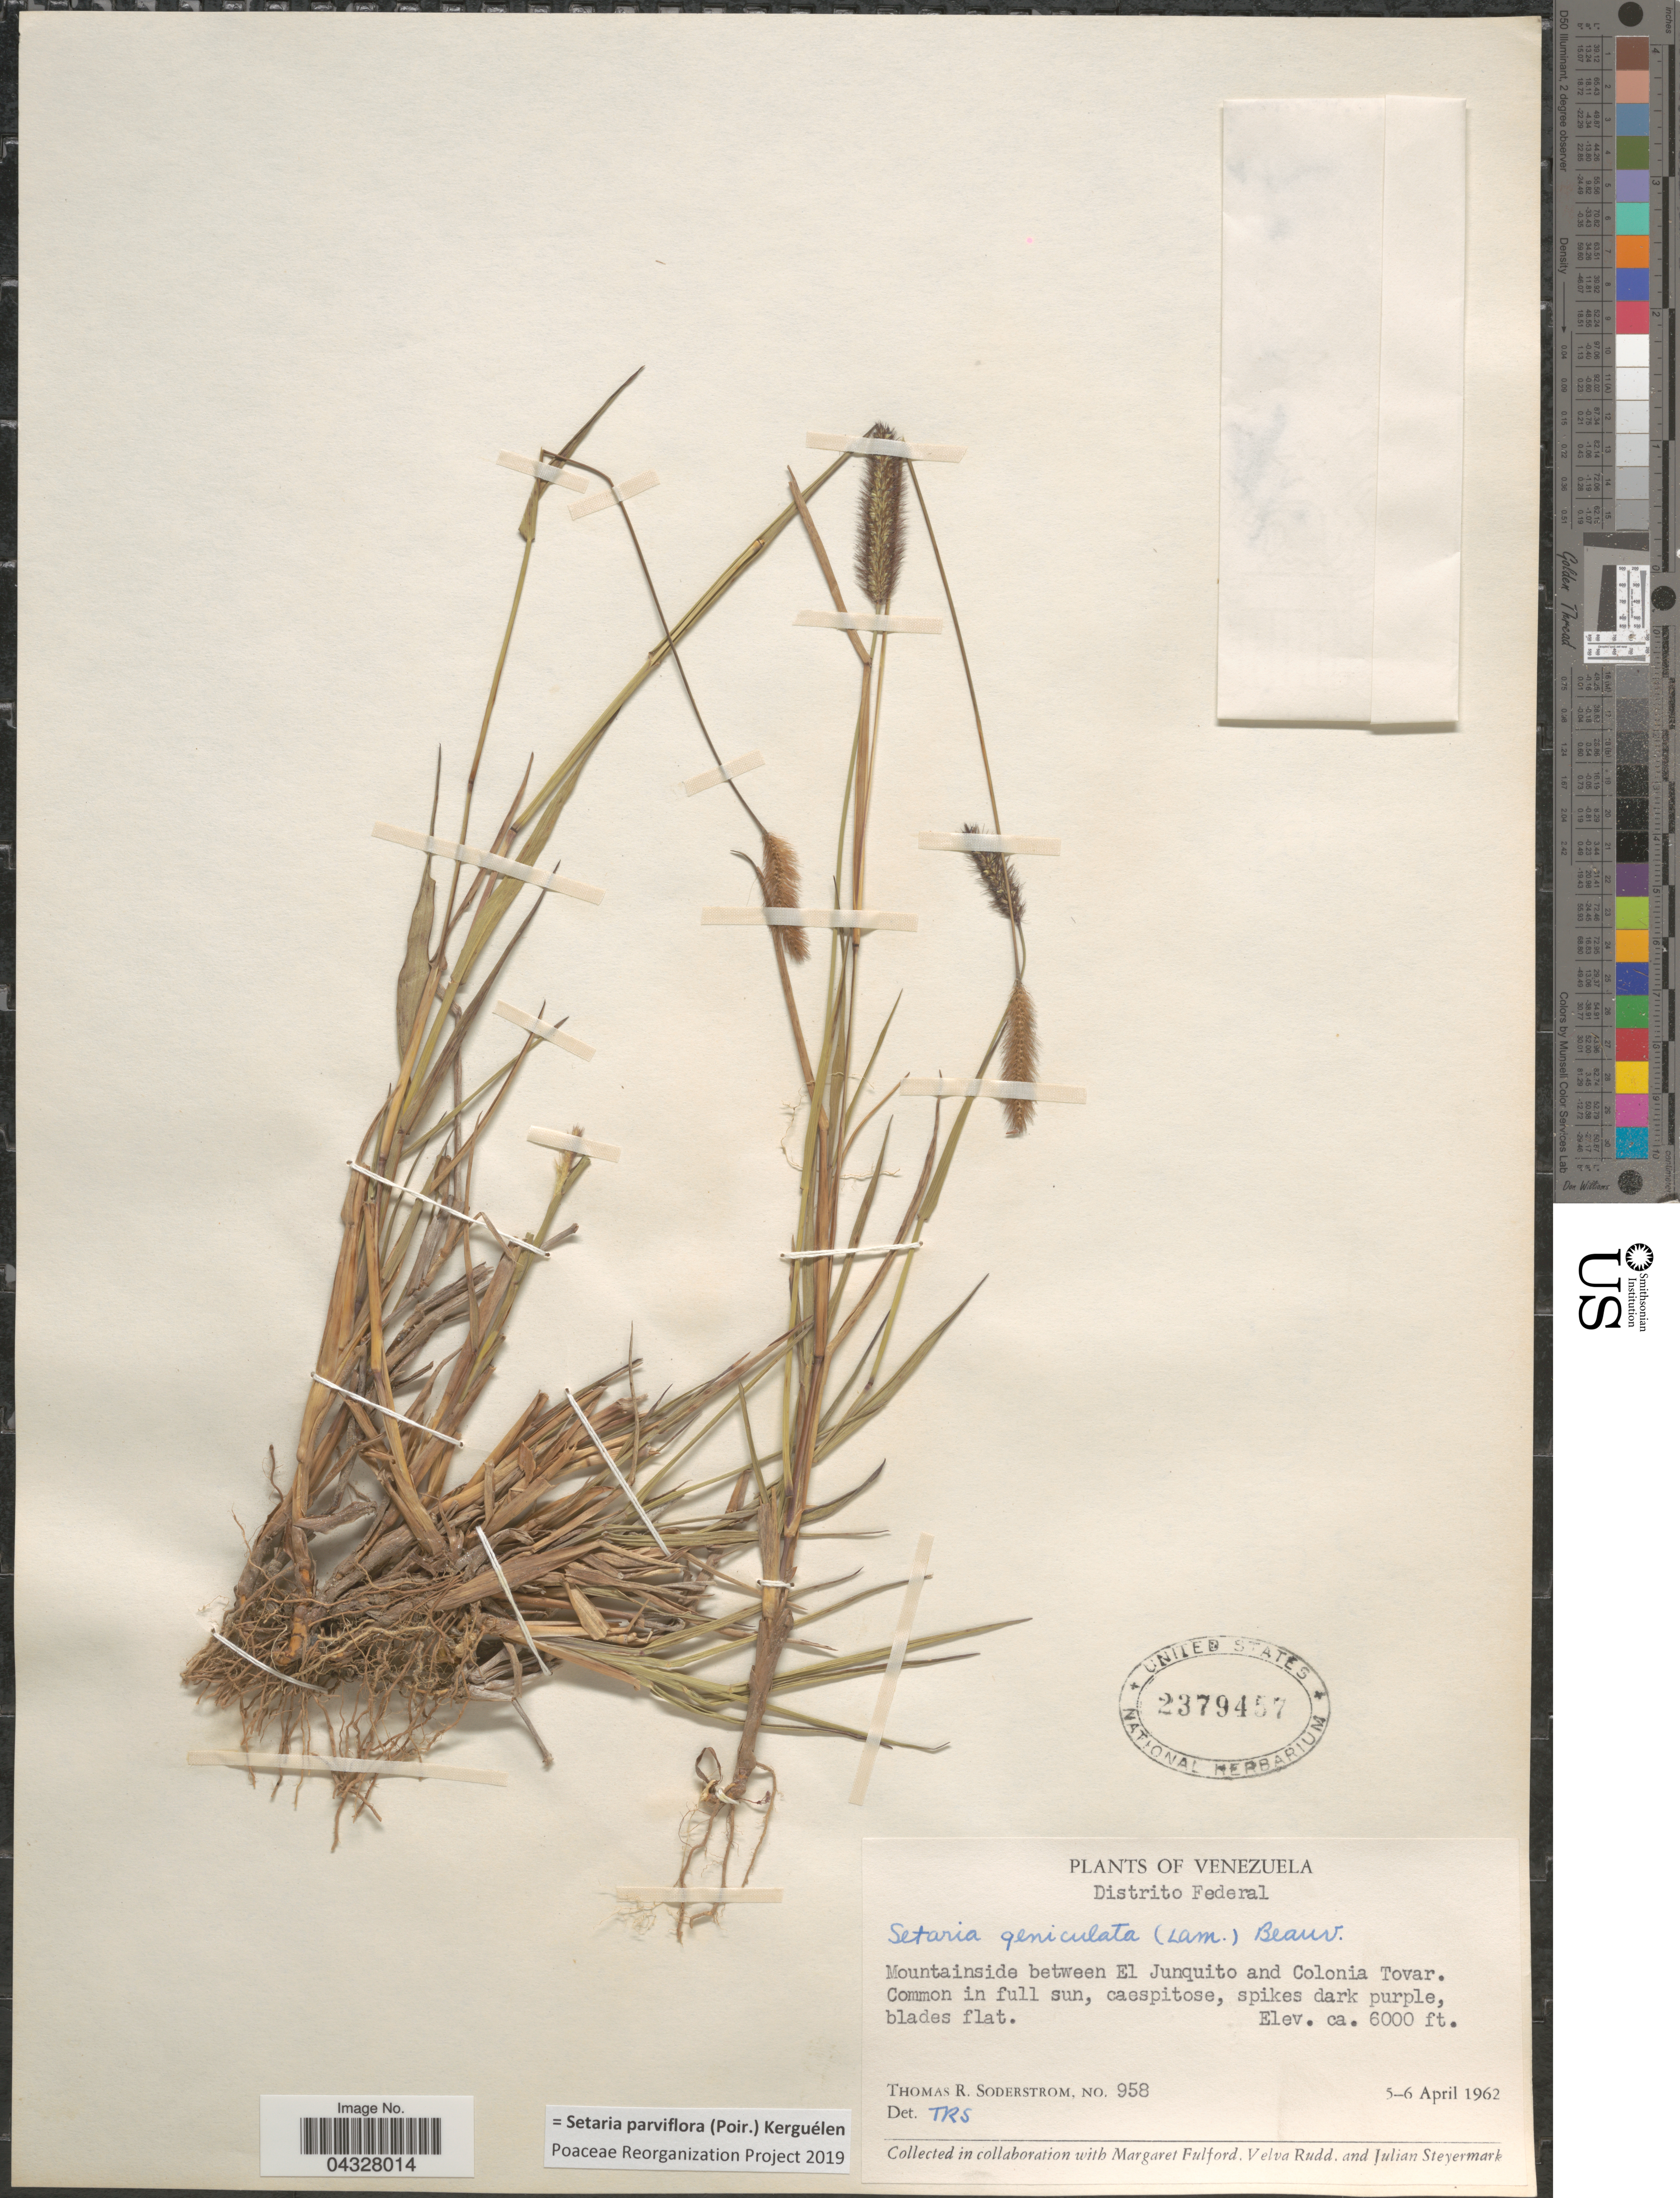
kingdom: Plantae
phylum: Tracheophyta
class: Liliopsida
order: Poales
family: Poaceae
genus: Setaria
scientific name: Setaria parviflora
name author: (Poir.) Kerguélen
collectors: T. R. Soderstrom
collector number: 958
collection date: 1962-04-05/1962-04-06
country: Venezuela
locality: Distrito Federal. Mountainside between El Junquito and Colonia Tovar.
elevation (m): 1829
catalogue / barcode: US 2379457